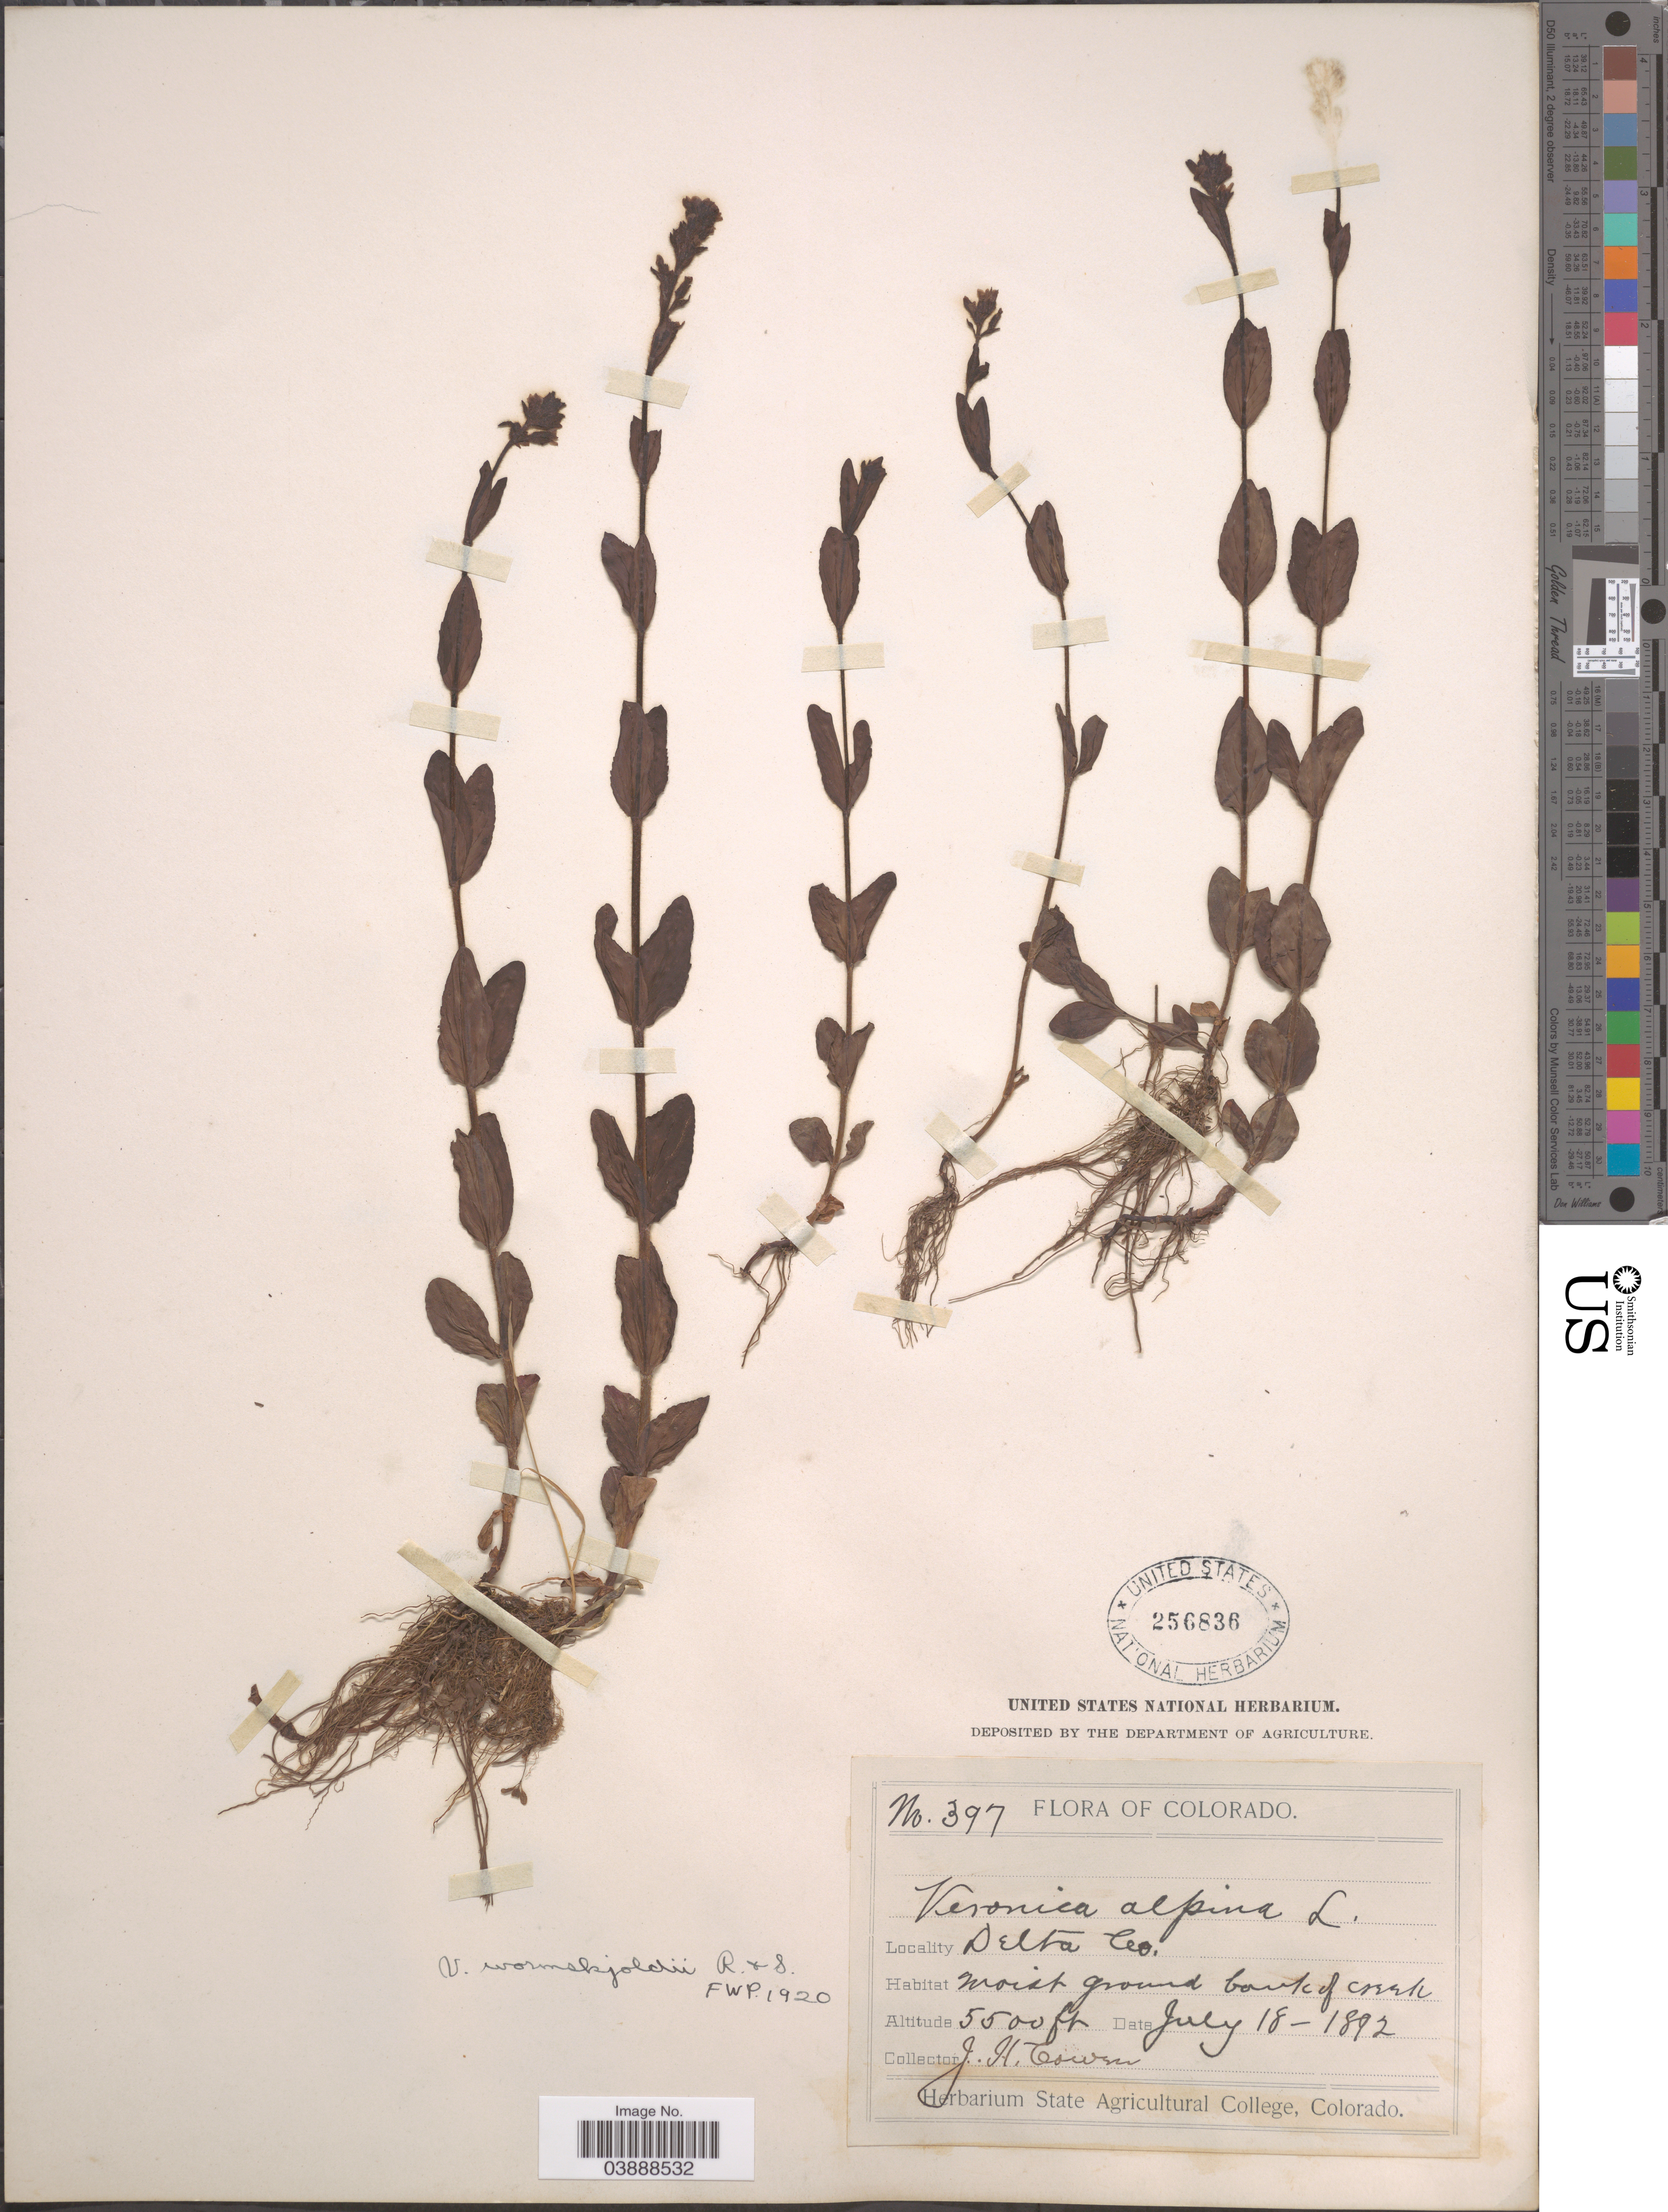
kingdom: Plantae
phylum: Tracheophyta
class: Magnoliopsida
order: Lamiales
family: Plantaginaceae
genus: Veronica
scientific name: Veronica wormskjoldii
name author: Roem. & Schult.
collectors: J. H. Cowen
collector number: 397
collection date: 1892-07-18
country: United States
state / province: Colorado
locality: Delta Co.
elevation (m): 1676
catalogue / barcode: US 256836